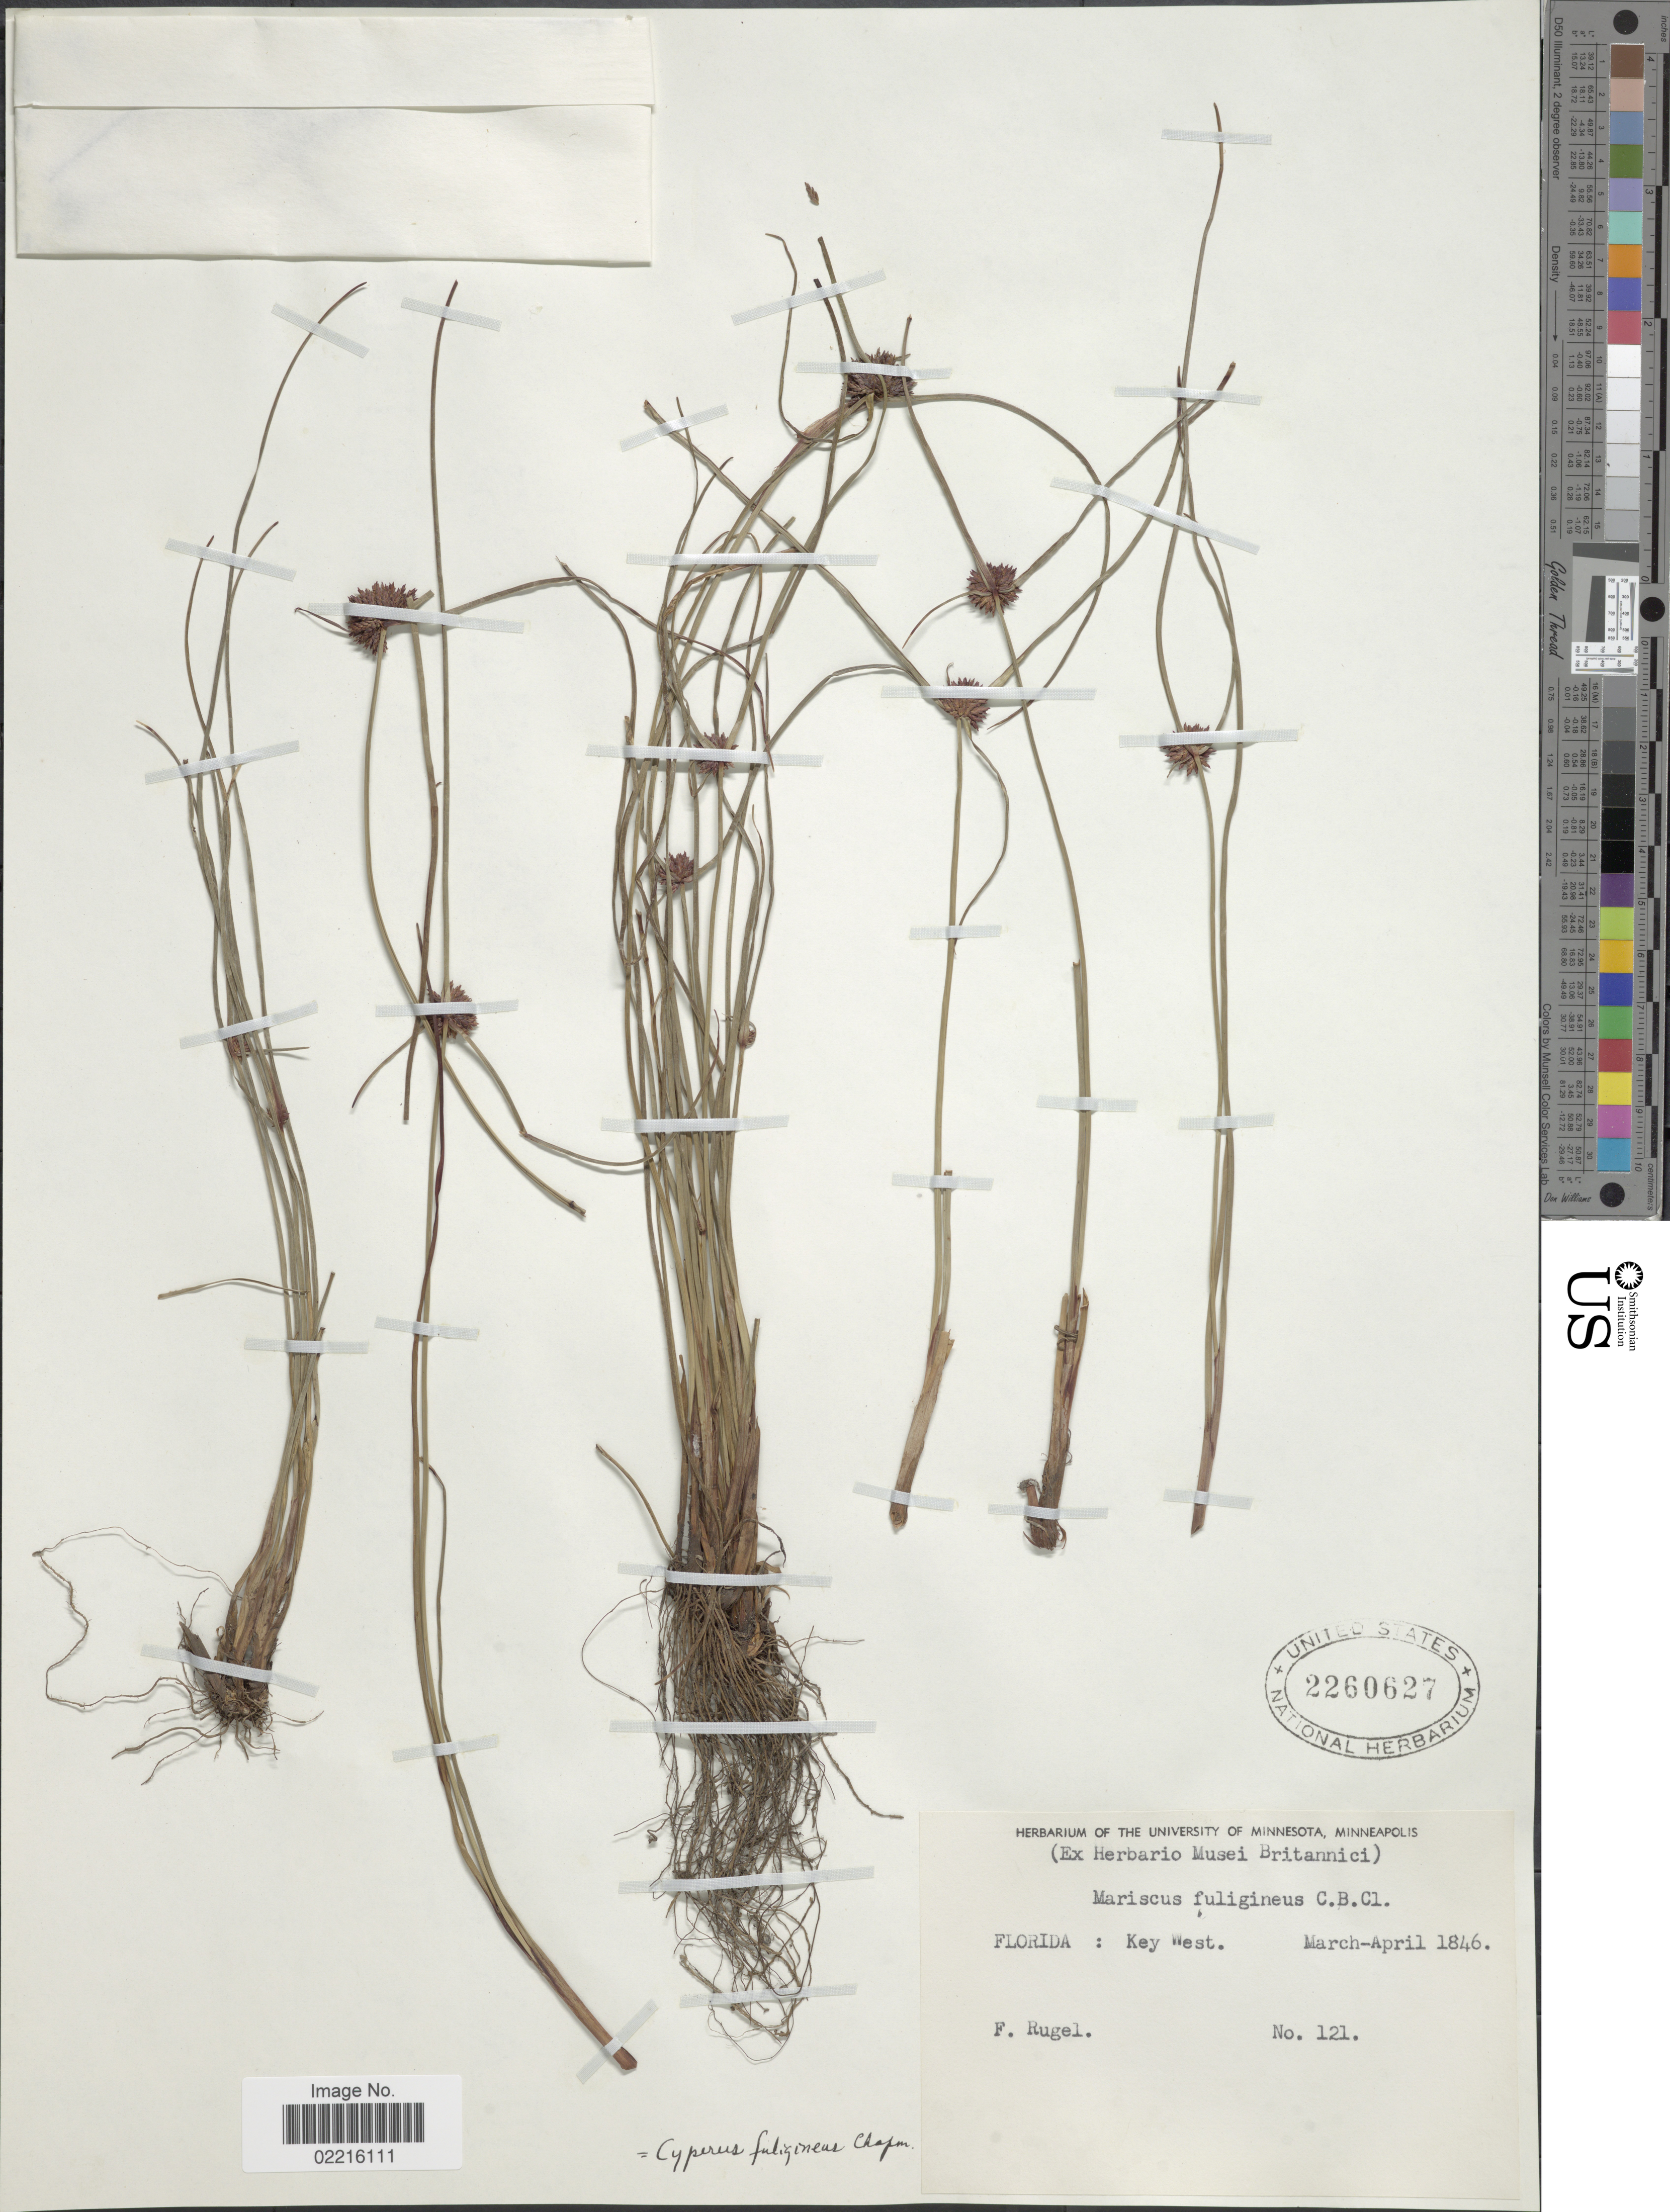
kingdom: Plantae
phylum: Tracheophyta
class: Liliopsida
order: Poales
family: Cyperaceae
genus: Cyperus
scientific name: Cyperus fuligineus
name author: Chapm.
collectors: F. Rugel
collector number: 121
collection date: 1846-03/1846-04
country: United States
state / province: Florida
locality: Key West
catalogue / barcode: US 2260627